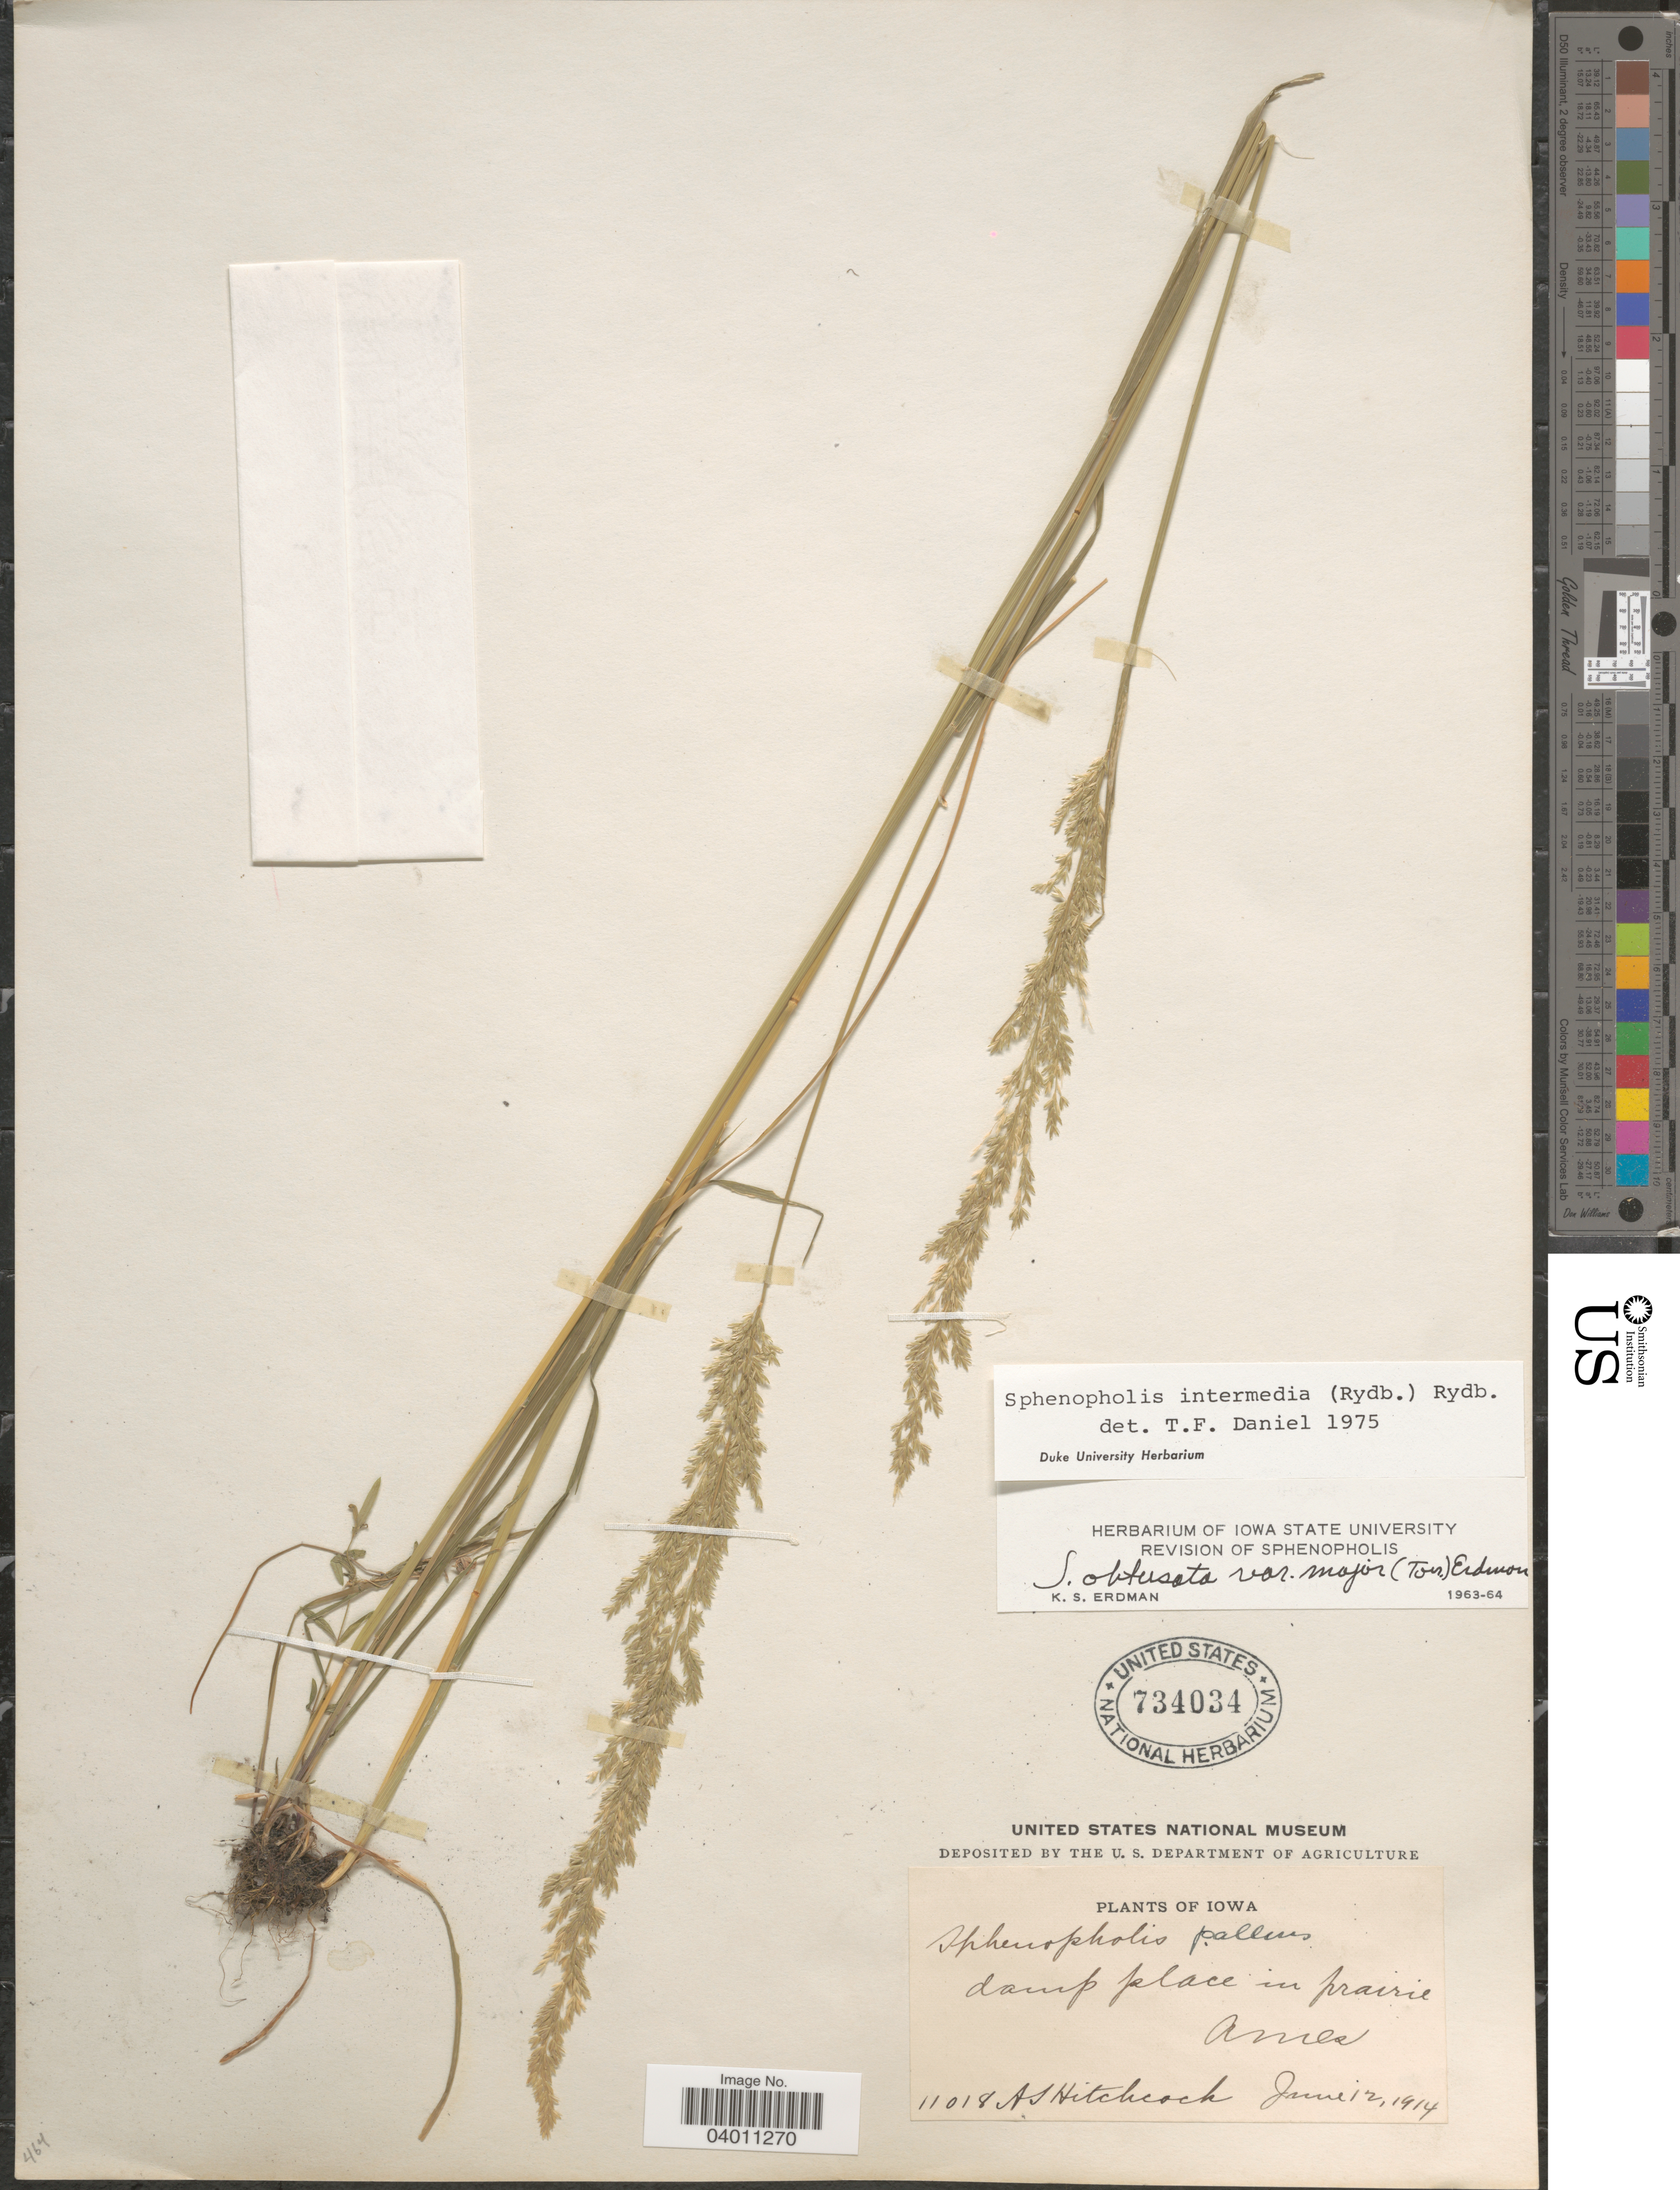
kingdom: Plantae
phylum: Tracheophyta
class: Liliopsida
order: Poales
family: Poaceae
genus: Sphenopholis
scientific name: Sphenopholis intermedia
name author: (Rydb.) Rydb.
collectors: A. S. Hitchcock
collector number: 11018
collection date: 1914-06-12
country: United States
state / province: Iowa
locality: Damp place in prairie. Ames.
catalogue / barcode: US 734034